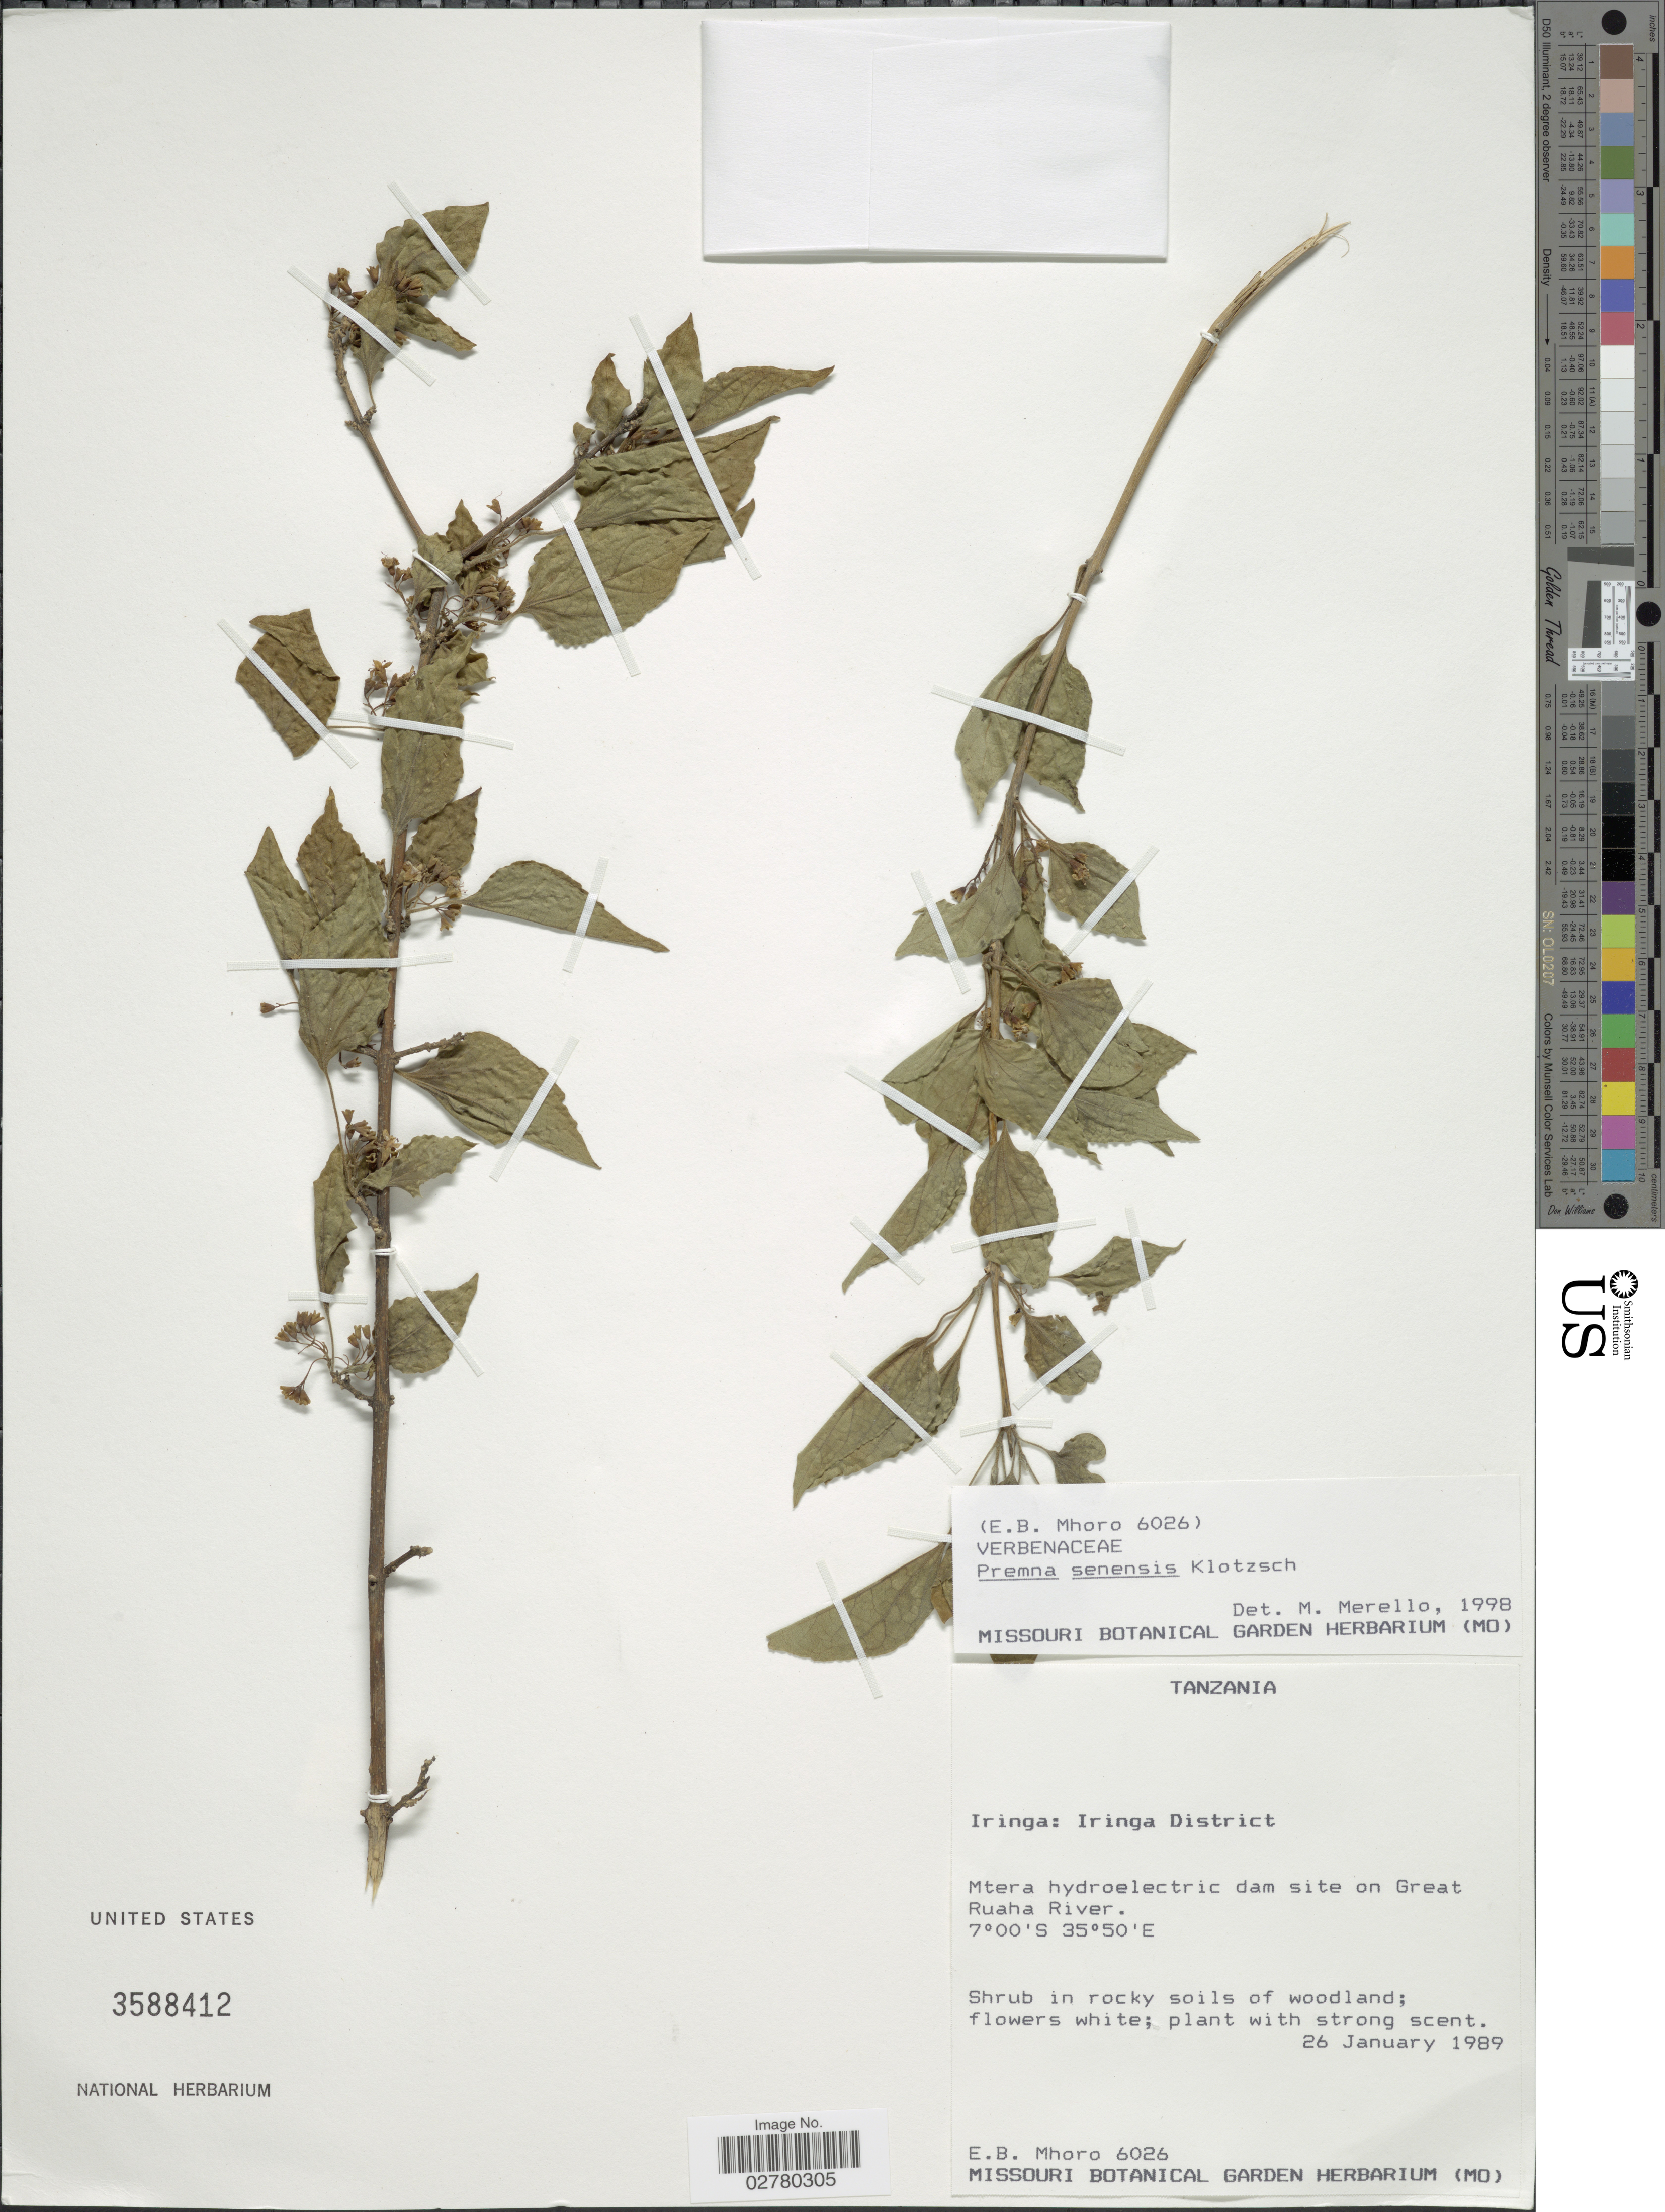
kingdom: Plantae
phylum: Tracheophyta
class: Magnoliopsida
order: Lamiales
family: Lamiaceae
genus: Premna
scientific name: Premna senensis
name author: Klotzsch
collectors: E. Mhoro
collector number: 6026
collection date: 1989-01-26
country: Tanzania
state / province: Iringa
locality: Iringa District, Mtera hydrpelectric dam site on Great Ruaha River.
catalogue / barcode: US 3588412